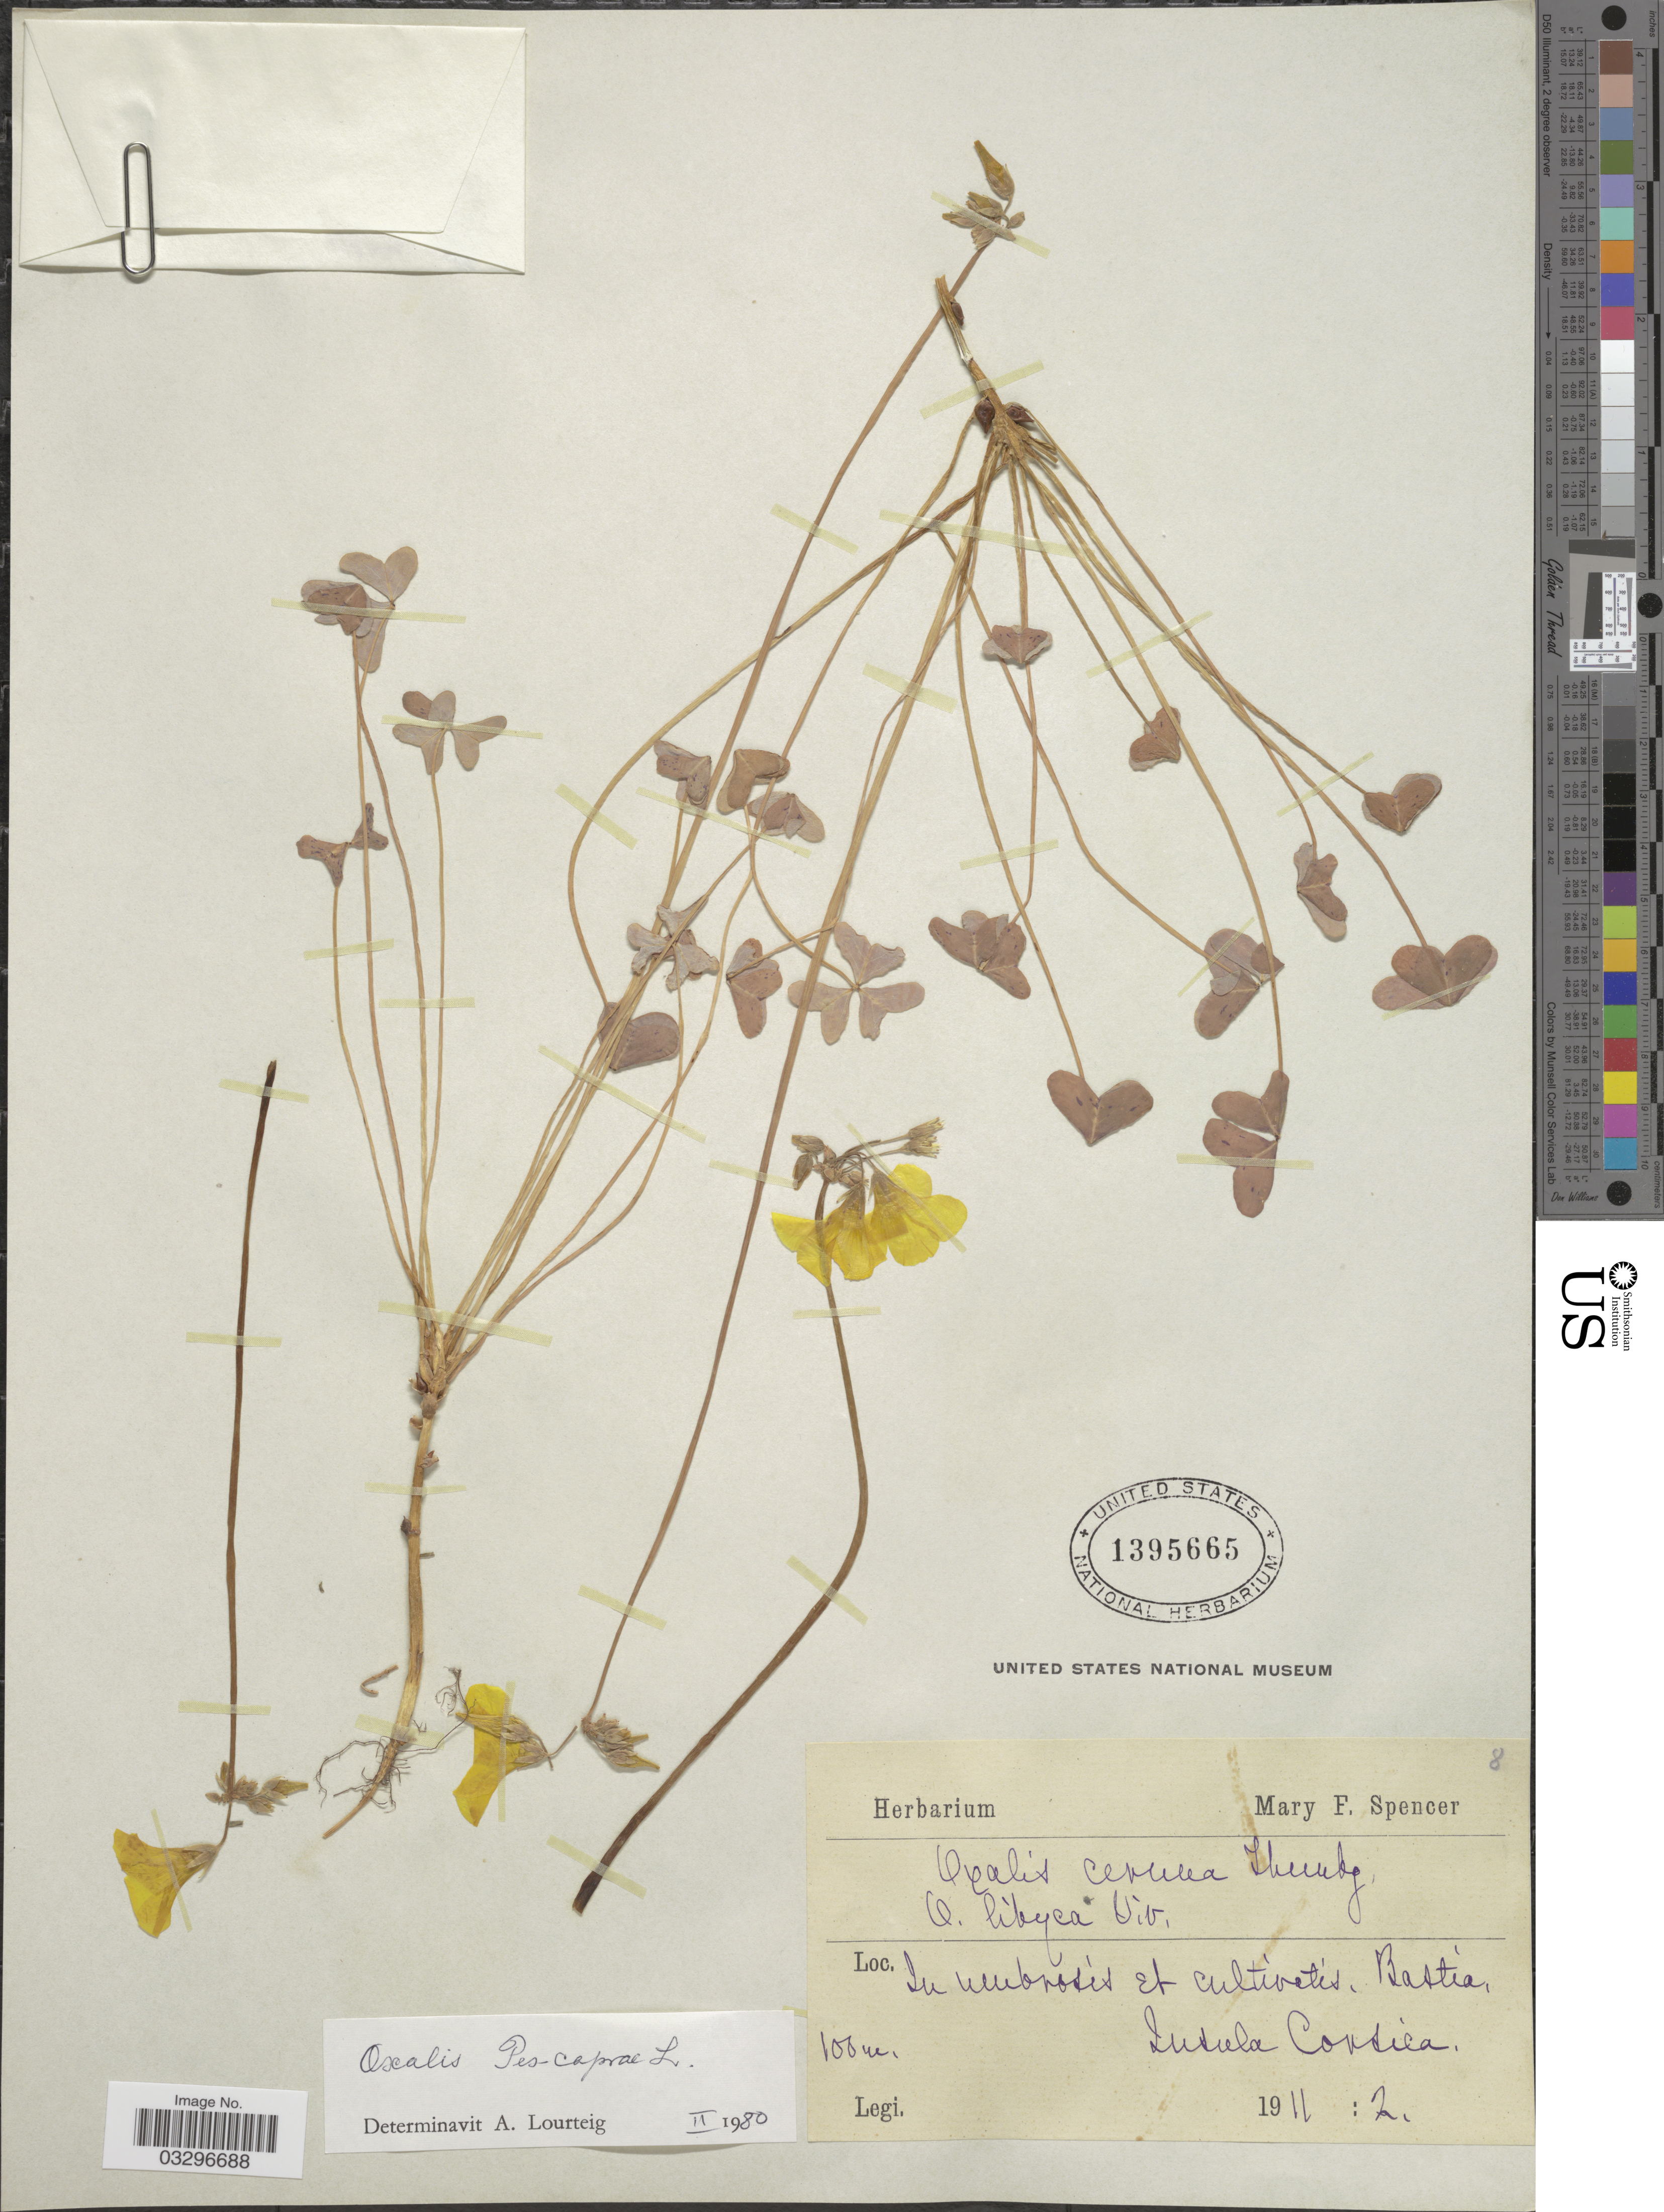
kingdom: Plantae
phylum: Tracheophyta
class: Magnoliopsida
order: Oxalidales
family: Oxalidaceae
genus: Oxalis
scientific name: Oxalis pes-caprae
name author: L.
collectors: ex herb. Spencer, Mary Fiske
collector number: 8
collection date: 1911-02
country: France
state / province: Corsica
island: Corse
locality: In umbrosis et cultivatis. Bastia, Insula Corsica.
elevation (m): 100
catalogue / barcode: US 1395665